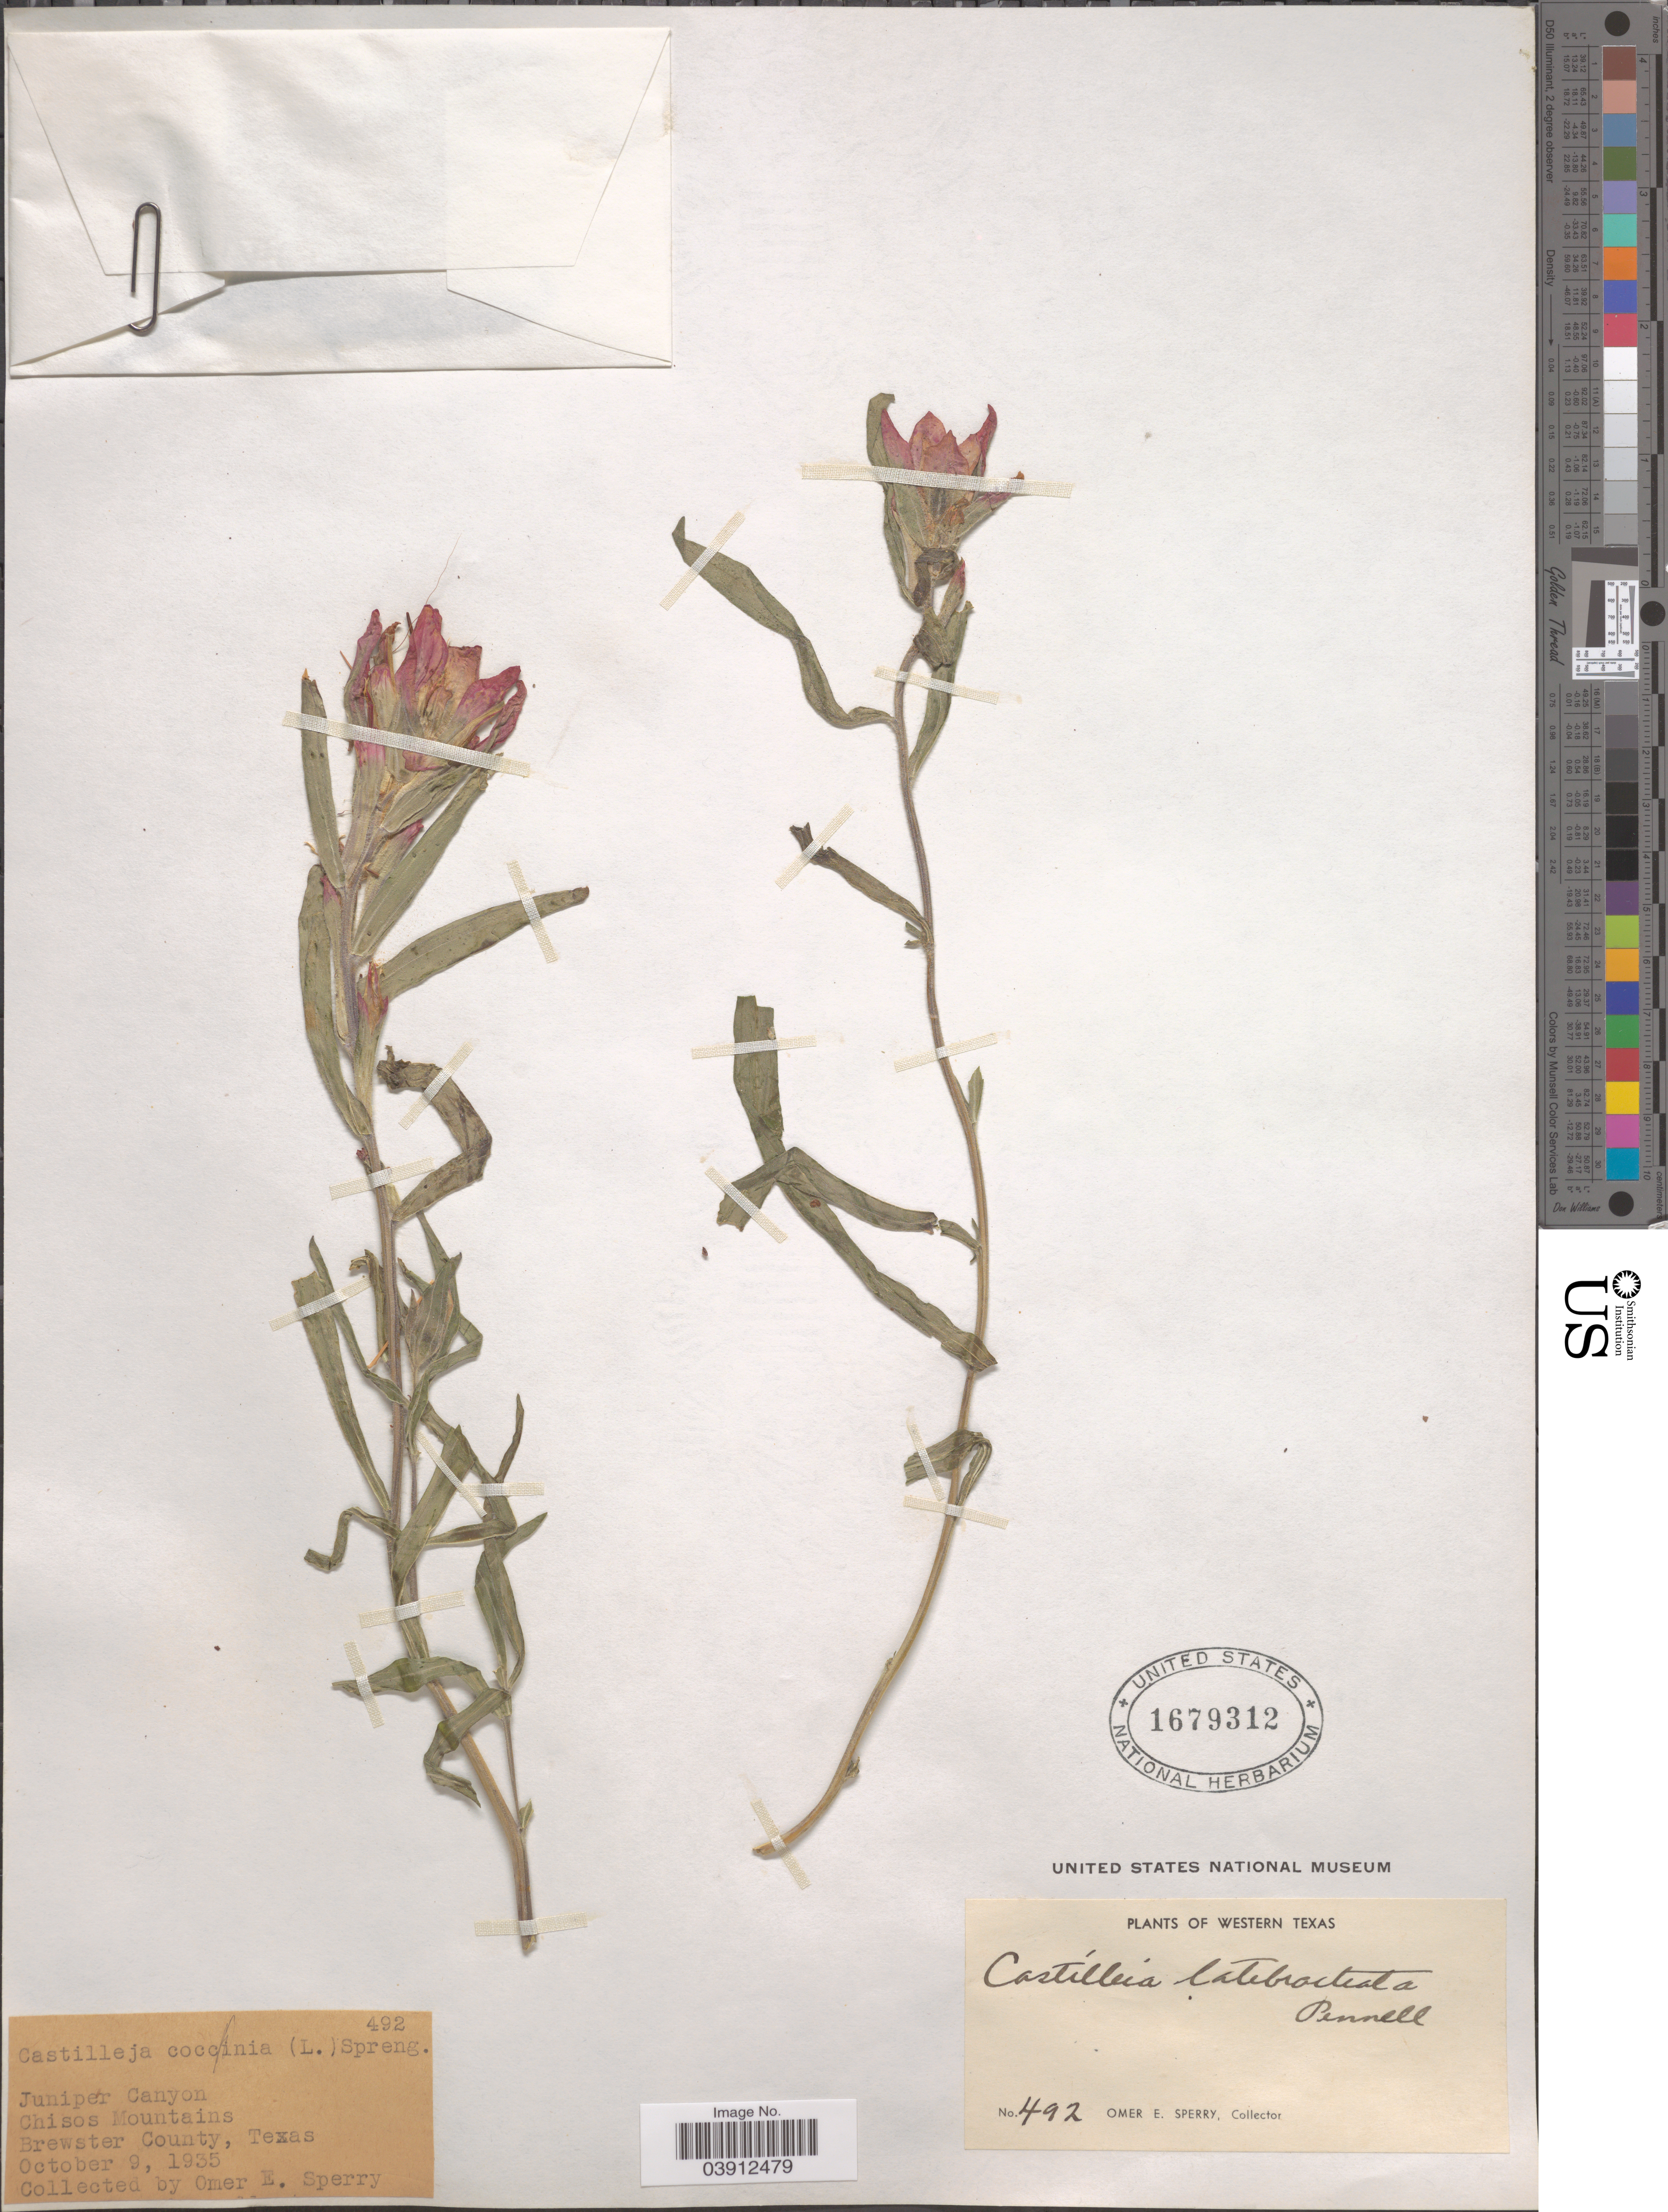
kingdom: Plantae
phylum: Tracheophyta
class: Magnoliopsida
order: Lamiales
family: Orobanchaceae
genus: Castilleja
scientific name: Castilleja latebracteata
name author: Pennell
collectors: O. E. Sperry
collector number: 492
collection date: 1935-10-09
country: United States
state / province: Texas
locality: Juniper Canyon. Chisos Mountains. Brewster County. Western Texas.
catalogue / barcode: US 1679312